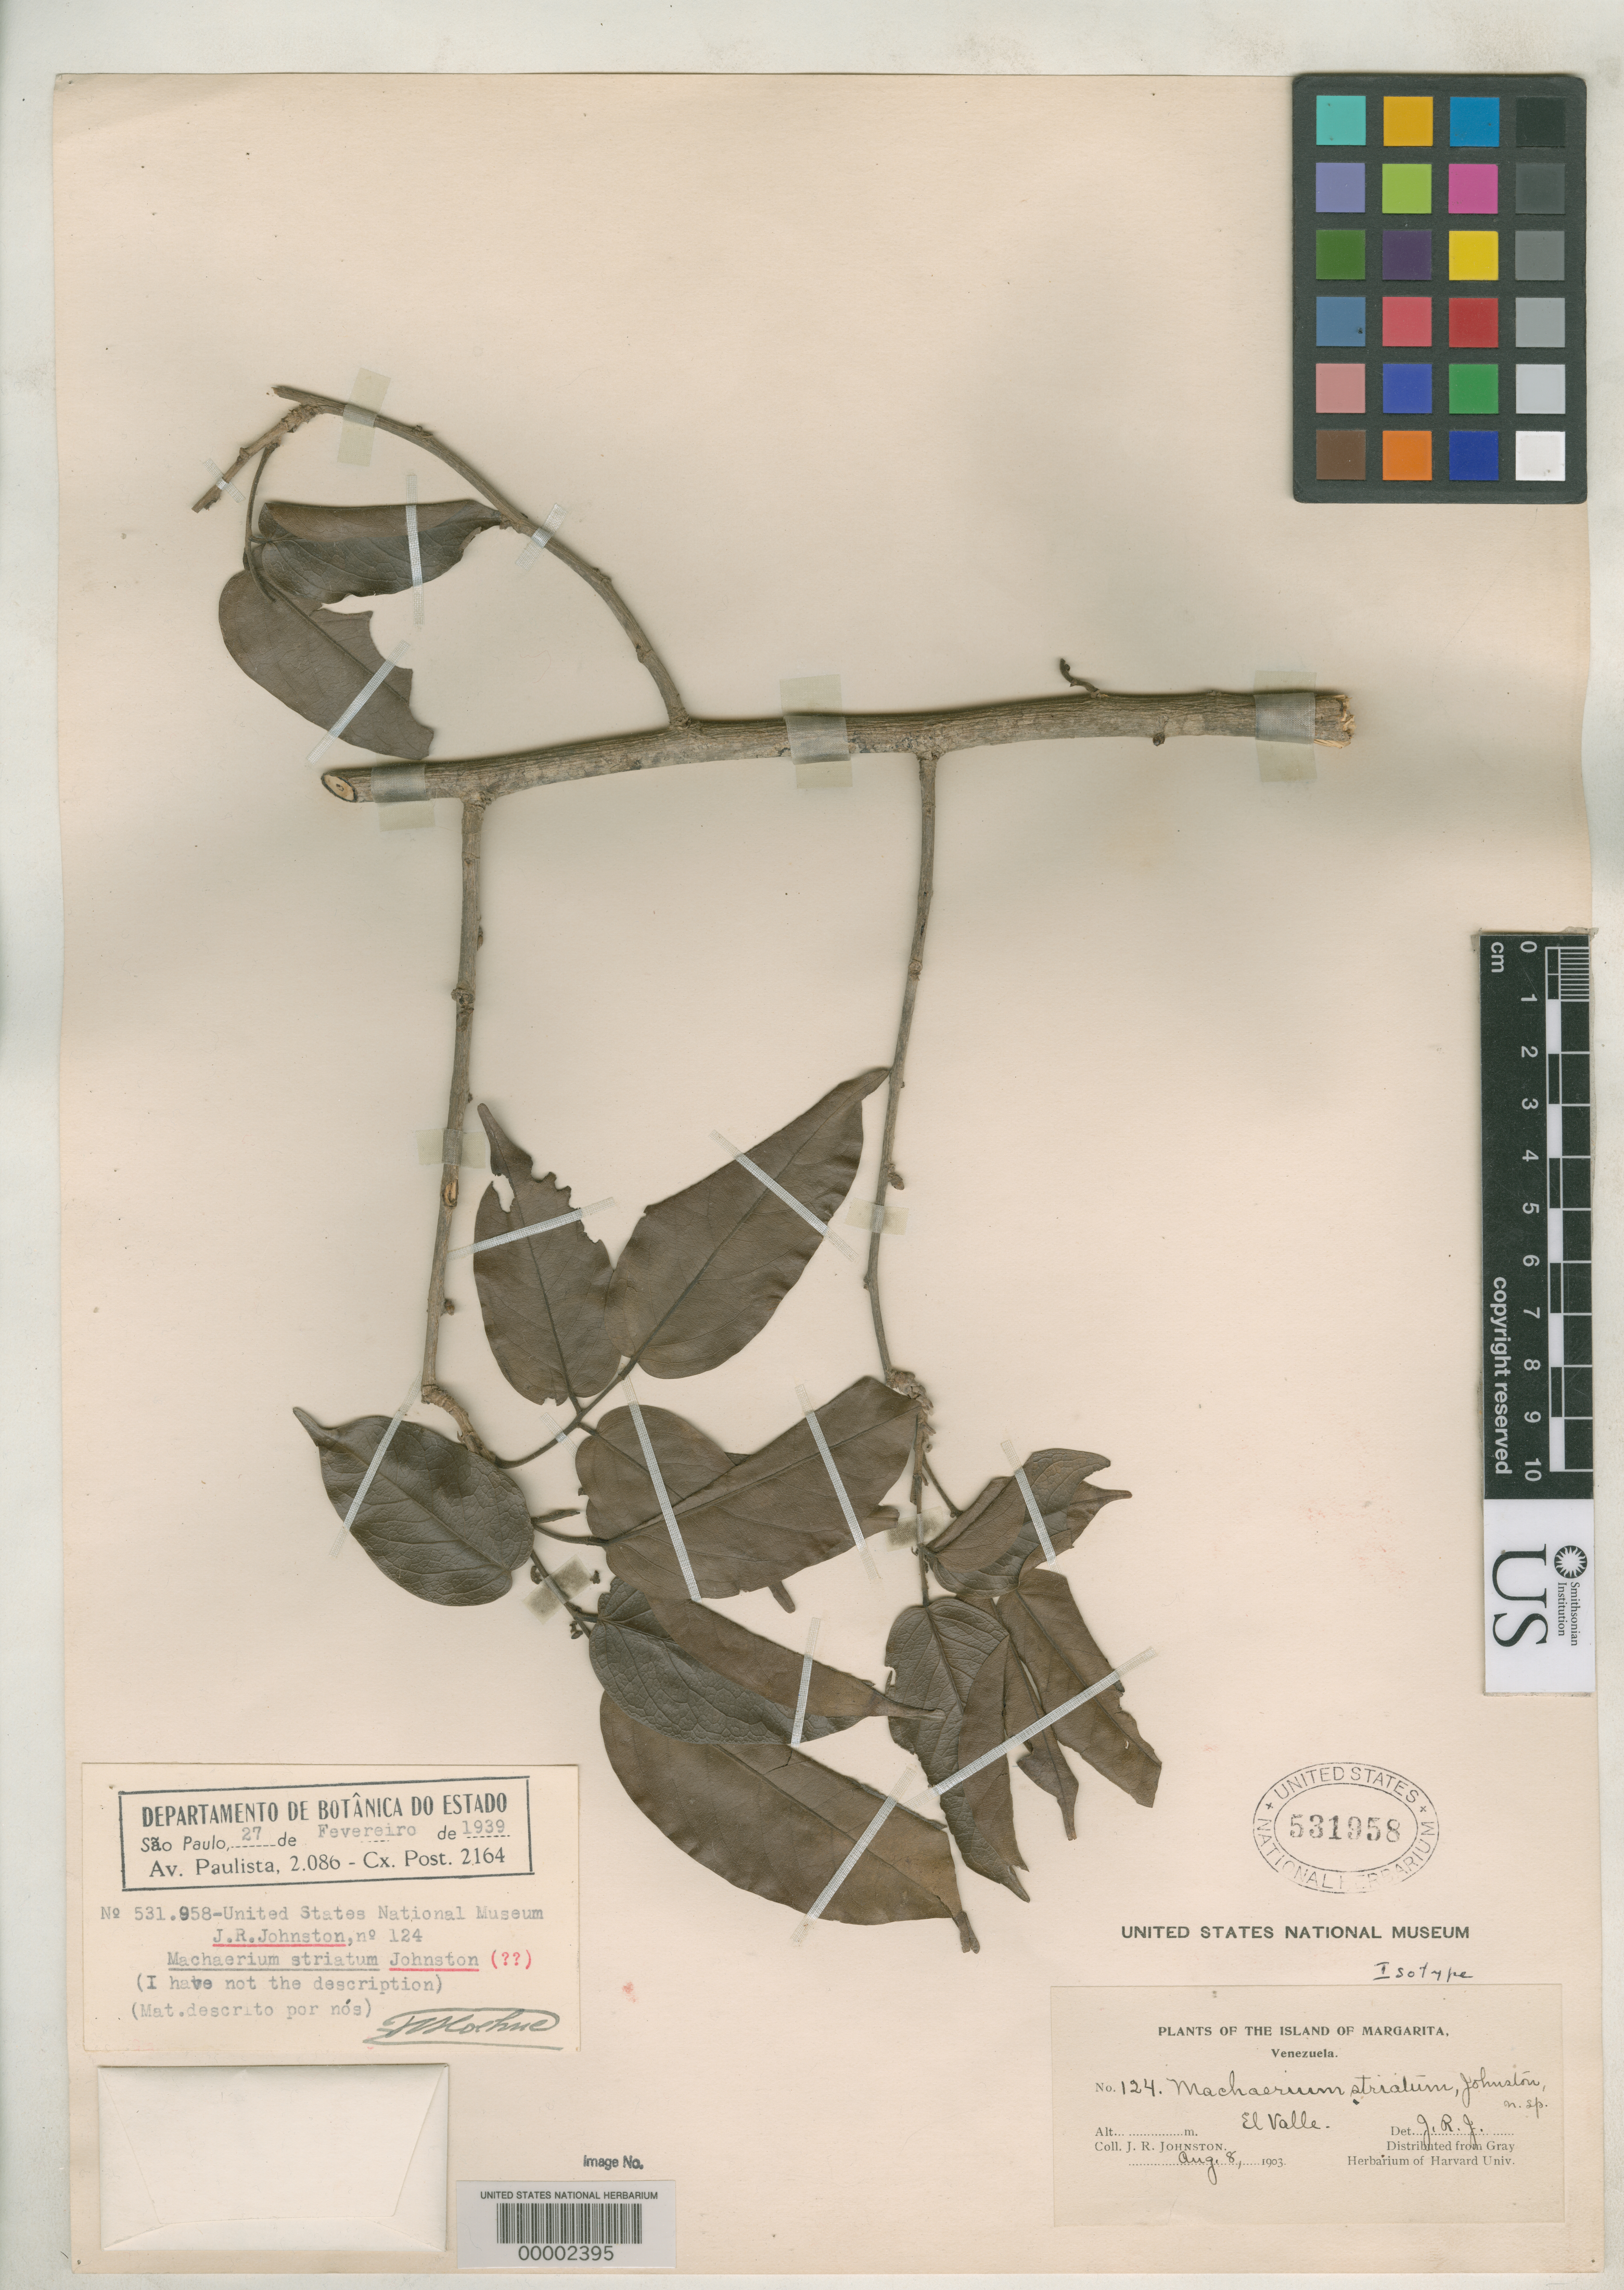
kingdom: Plantae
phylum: Tracheophyta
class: Magnoliopsida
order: Fabales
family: Fabaceae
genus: Machaerium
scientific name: Machaerium striatum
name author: J.R. Johnst.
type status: Isotype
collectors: J. Johnston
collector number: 124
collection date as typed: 08 Aug 1903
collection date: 1903-08-08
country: Venezuela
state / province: Nueva Esparta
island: Margarita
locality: El Valle.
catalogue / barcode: US 531958